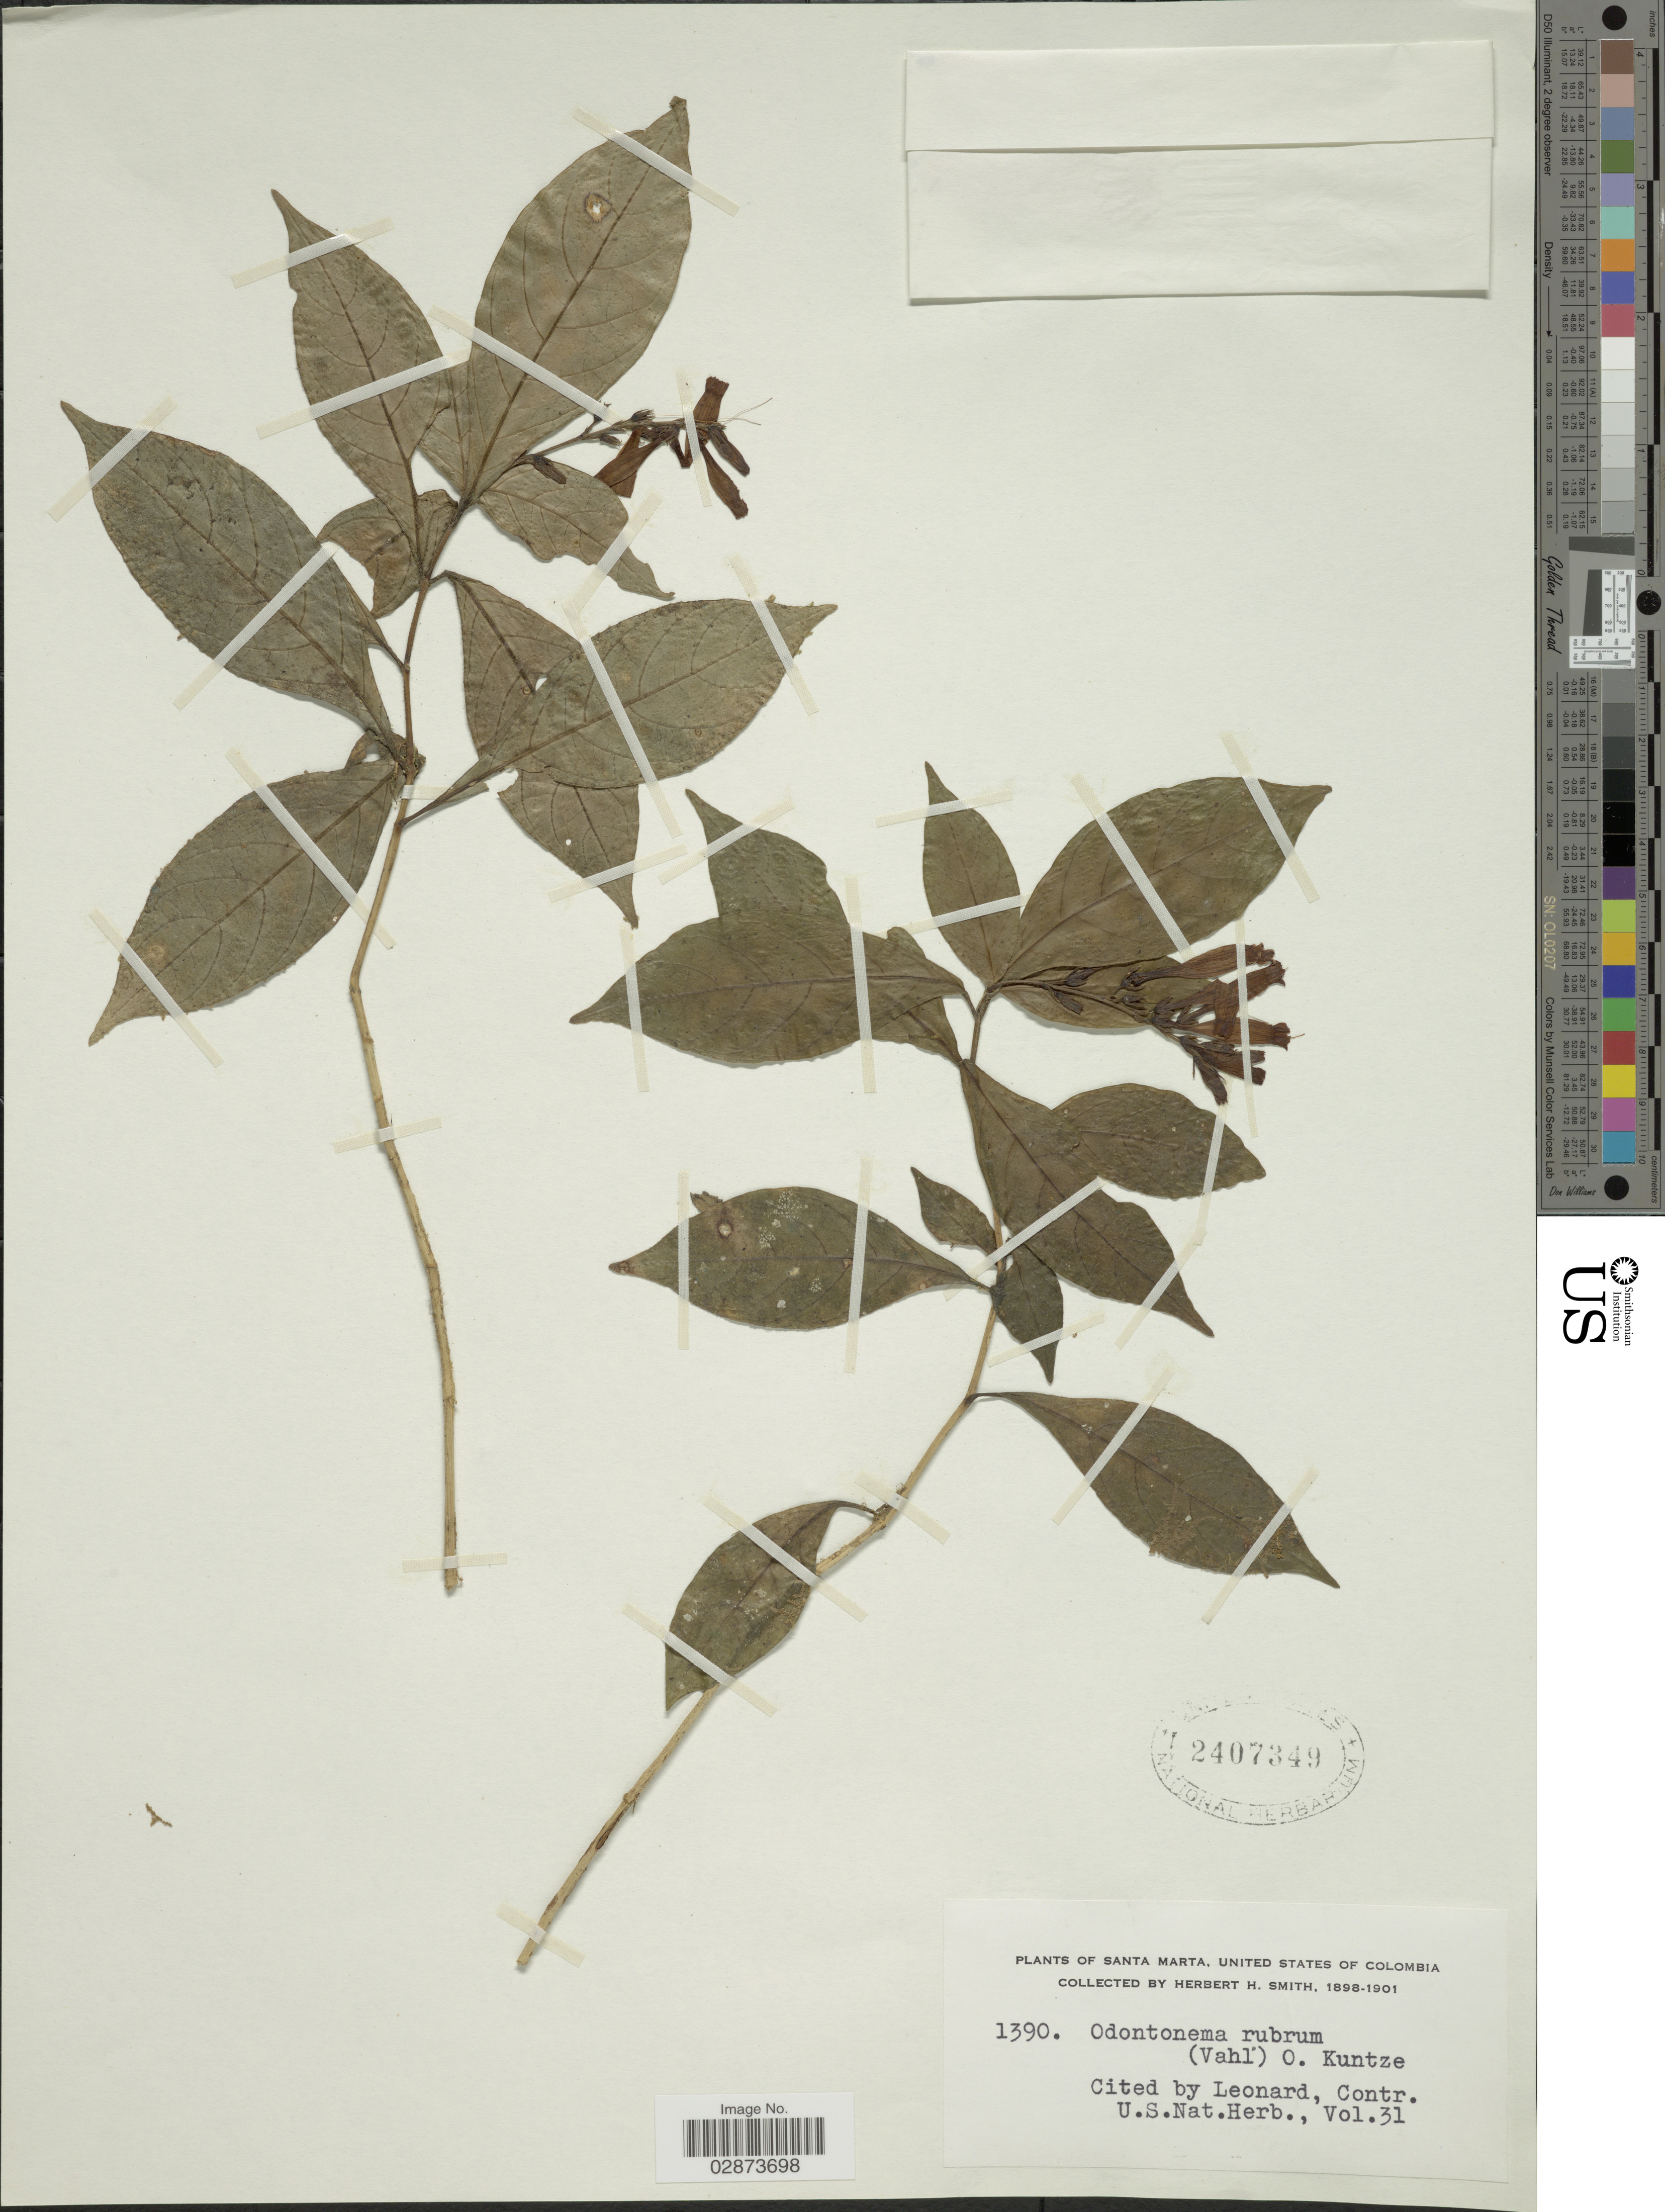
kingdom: Plantae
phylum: Tracheophyta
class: Magnoliopsida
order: Lamiales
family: Acanthaceae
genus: Odontonema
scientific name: Odontonema fuchsioides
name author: (Nees) Kuntze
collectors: Herbert H. Smith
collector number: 1390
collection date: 1898/1899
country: Colombia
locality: Santa Marta, United States of Colombia.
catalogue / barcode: US 2407349